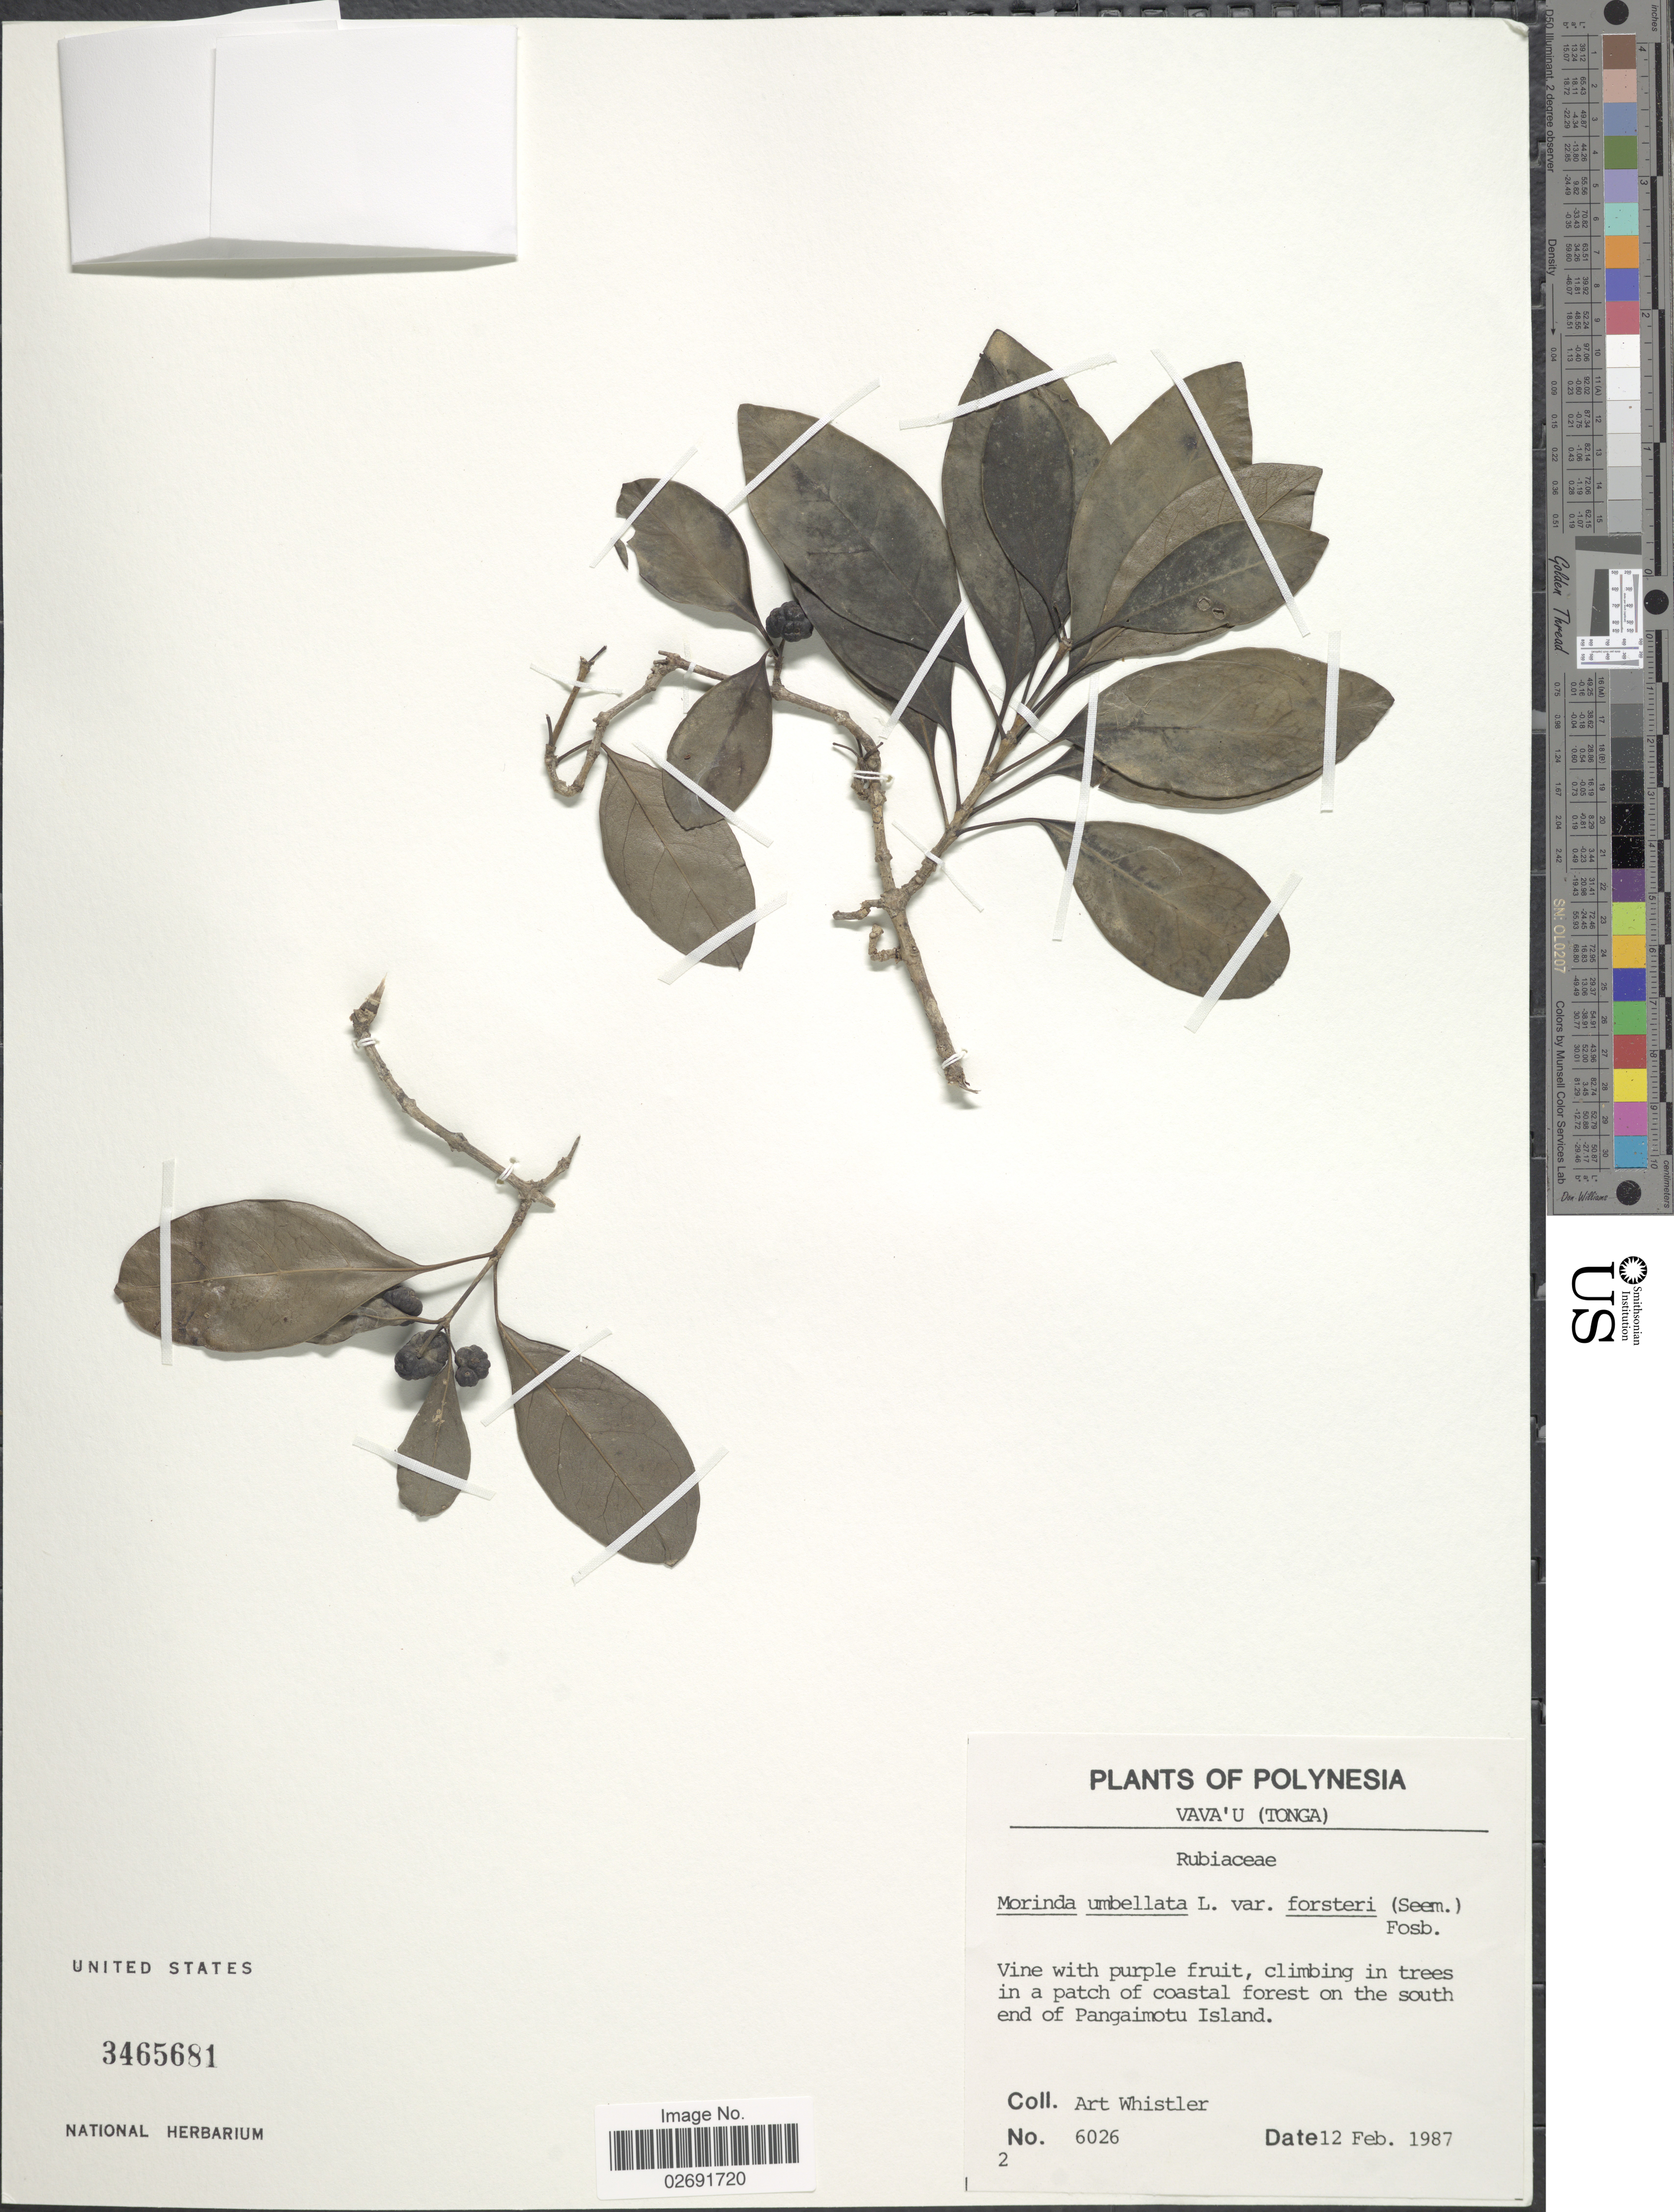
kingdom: Plantae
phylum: Tracheophyta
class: Magnoliopsida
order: Gentianales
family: Rubiaceae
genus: Gynochthodes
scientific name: Gynochthodes umbellata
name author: (L.) Razafim. & B. Bremer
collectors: A. Whistler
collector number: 6026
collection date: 1987-02-12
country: Tonga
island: Vava'u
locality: Vava'u. In a patch of coastal forest on the south end of Pangaimotu Island.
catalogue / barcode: US 3465681